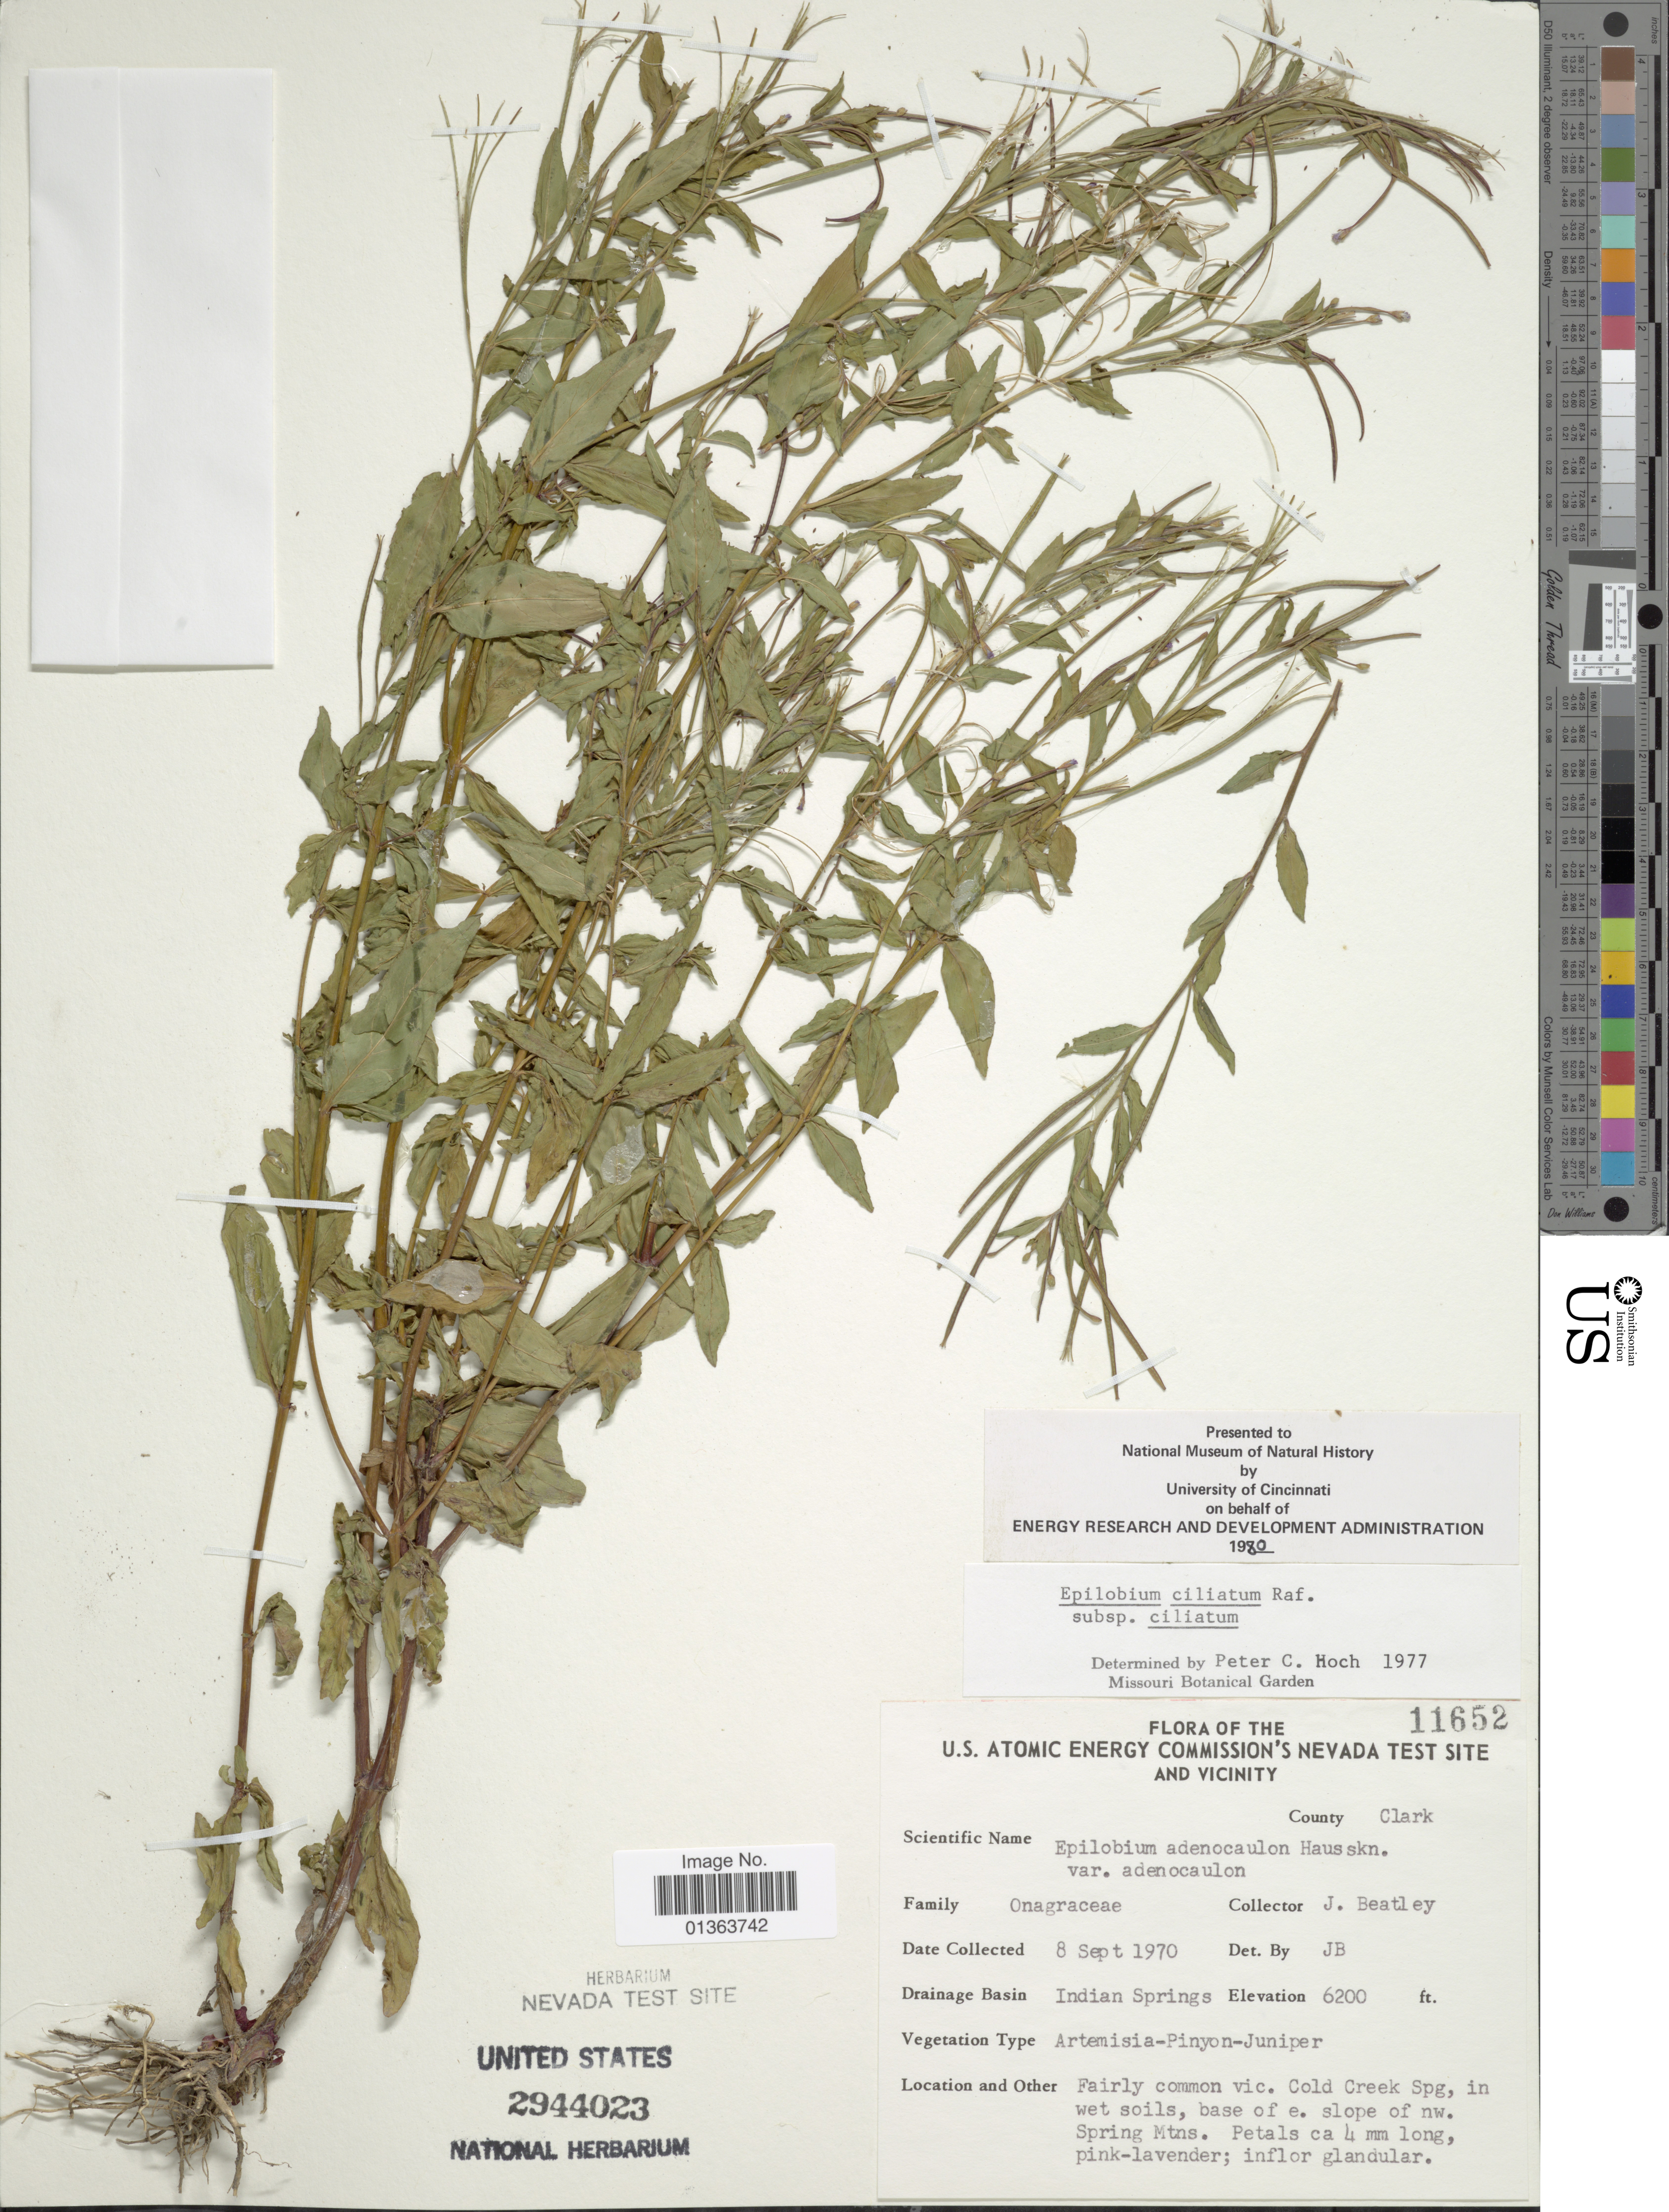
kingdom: Plantae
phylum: Tracheophyta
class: Magnoliopsida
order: Myrtales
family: Onagraceae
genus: Epilobium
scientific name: Epilobium ciliatum subsp. ciliatum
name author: Raf.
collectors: J. C. Beatley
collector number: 11652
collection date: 1970-09-08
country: United States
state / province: Nevada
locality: U.S. Atomic Energy Commission's Nevada Test Site and Vicinity. County Clark. Drainage Basin Indian Springs. Fairly common vic. Cold Creek Spg, in wet soils, base of e. slope of nw. Spring Mtns.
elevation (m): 1890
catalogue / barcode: US 2944023